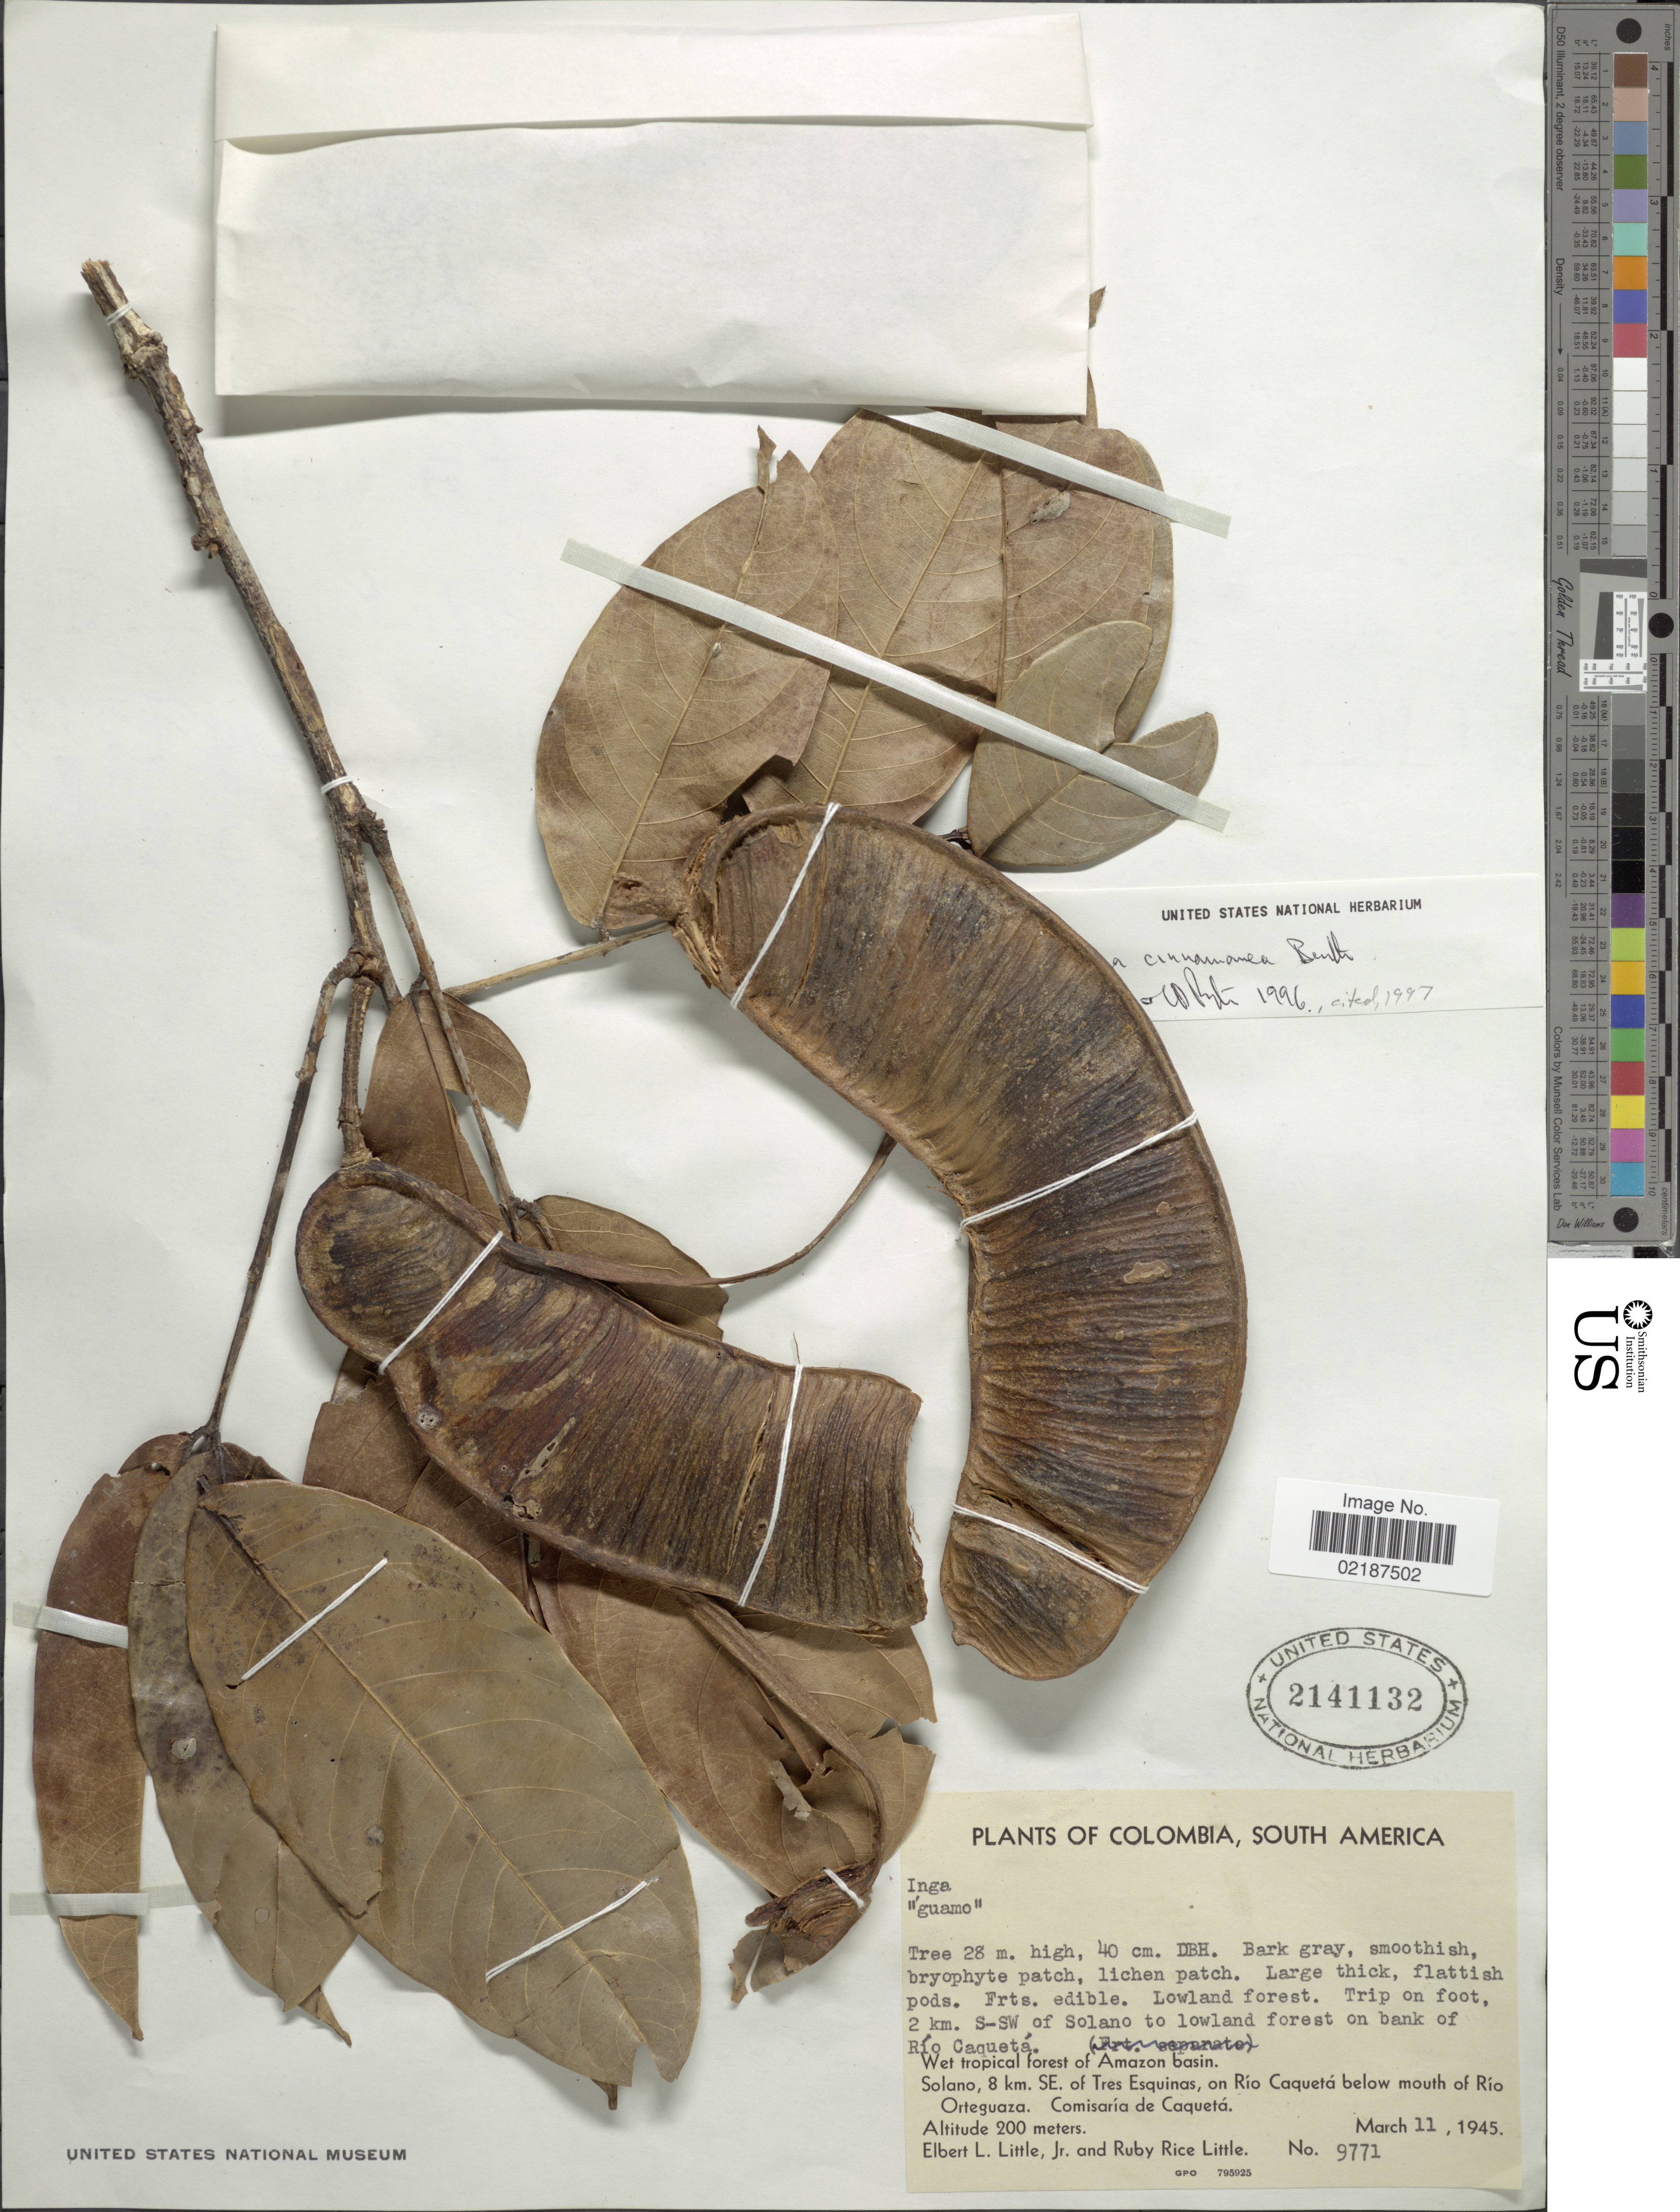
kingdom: Plantae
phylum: Tracheophyta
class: Magnoliopsida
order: Fabales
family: Fabaceae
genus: Inga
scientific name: Inga cinnamomea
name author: Spruce ex Benth.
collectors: E. L. Little & R. R. Little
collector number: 9771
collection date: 1945-03-11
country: Colombia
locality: Solano, 8 km. SE. of Tres Esquinas, on Rio Caqueta below mouth of Rio Orteguaza. Comisaria de Caqueta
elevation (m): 200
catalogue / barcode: US 2141132